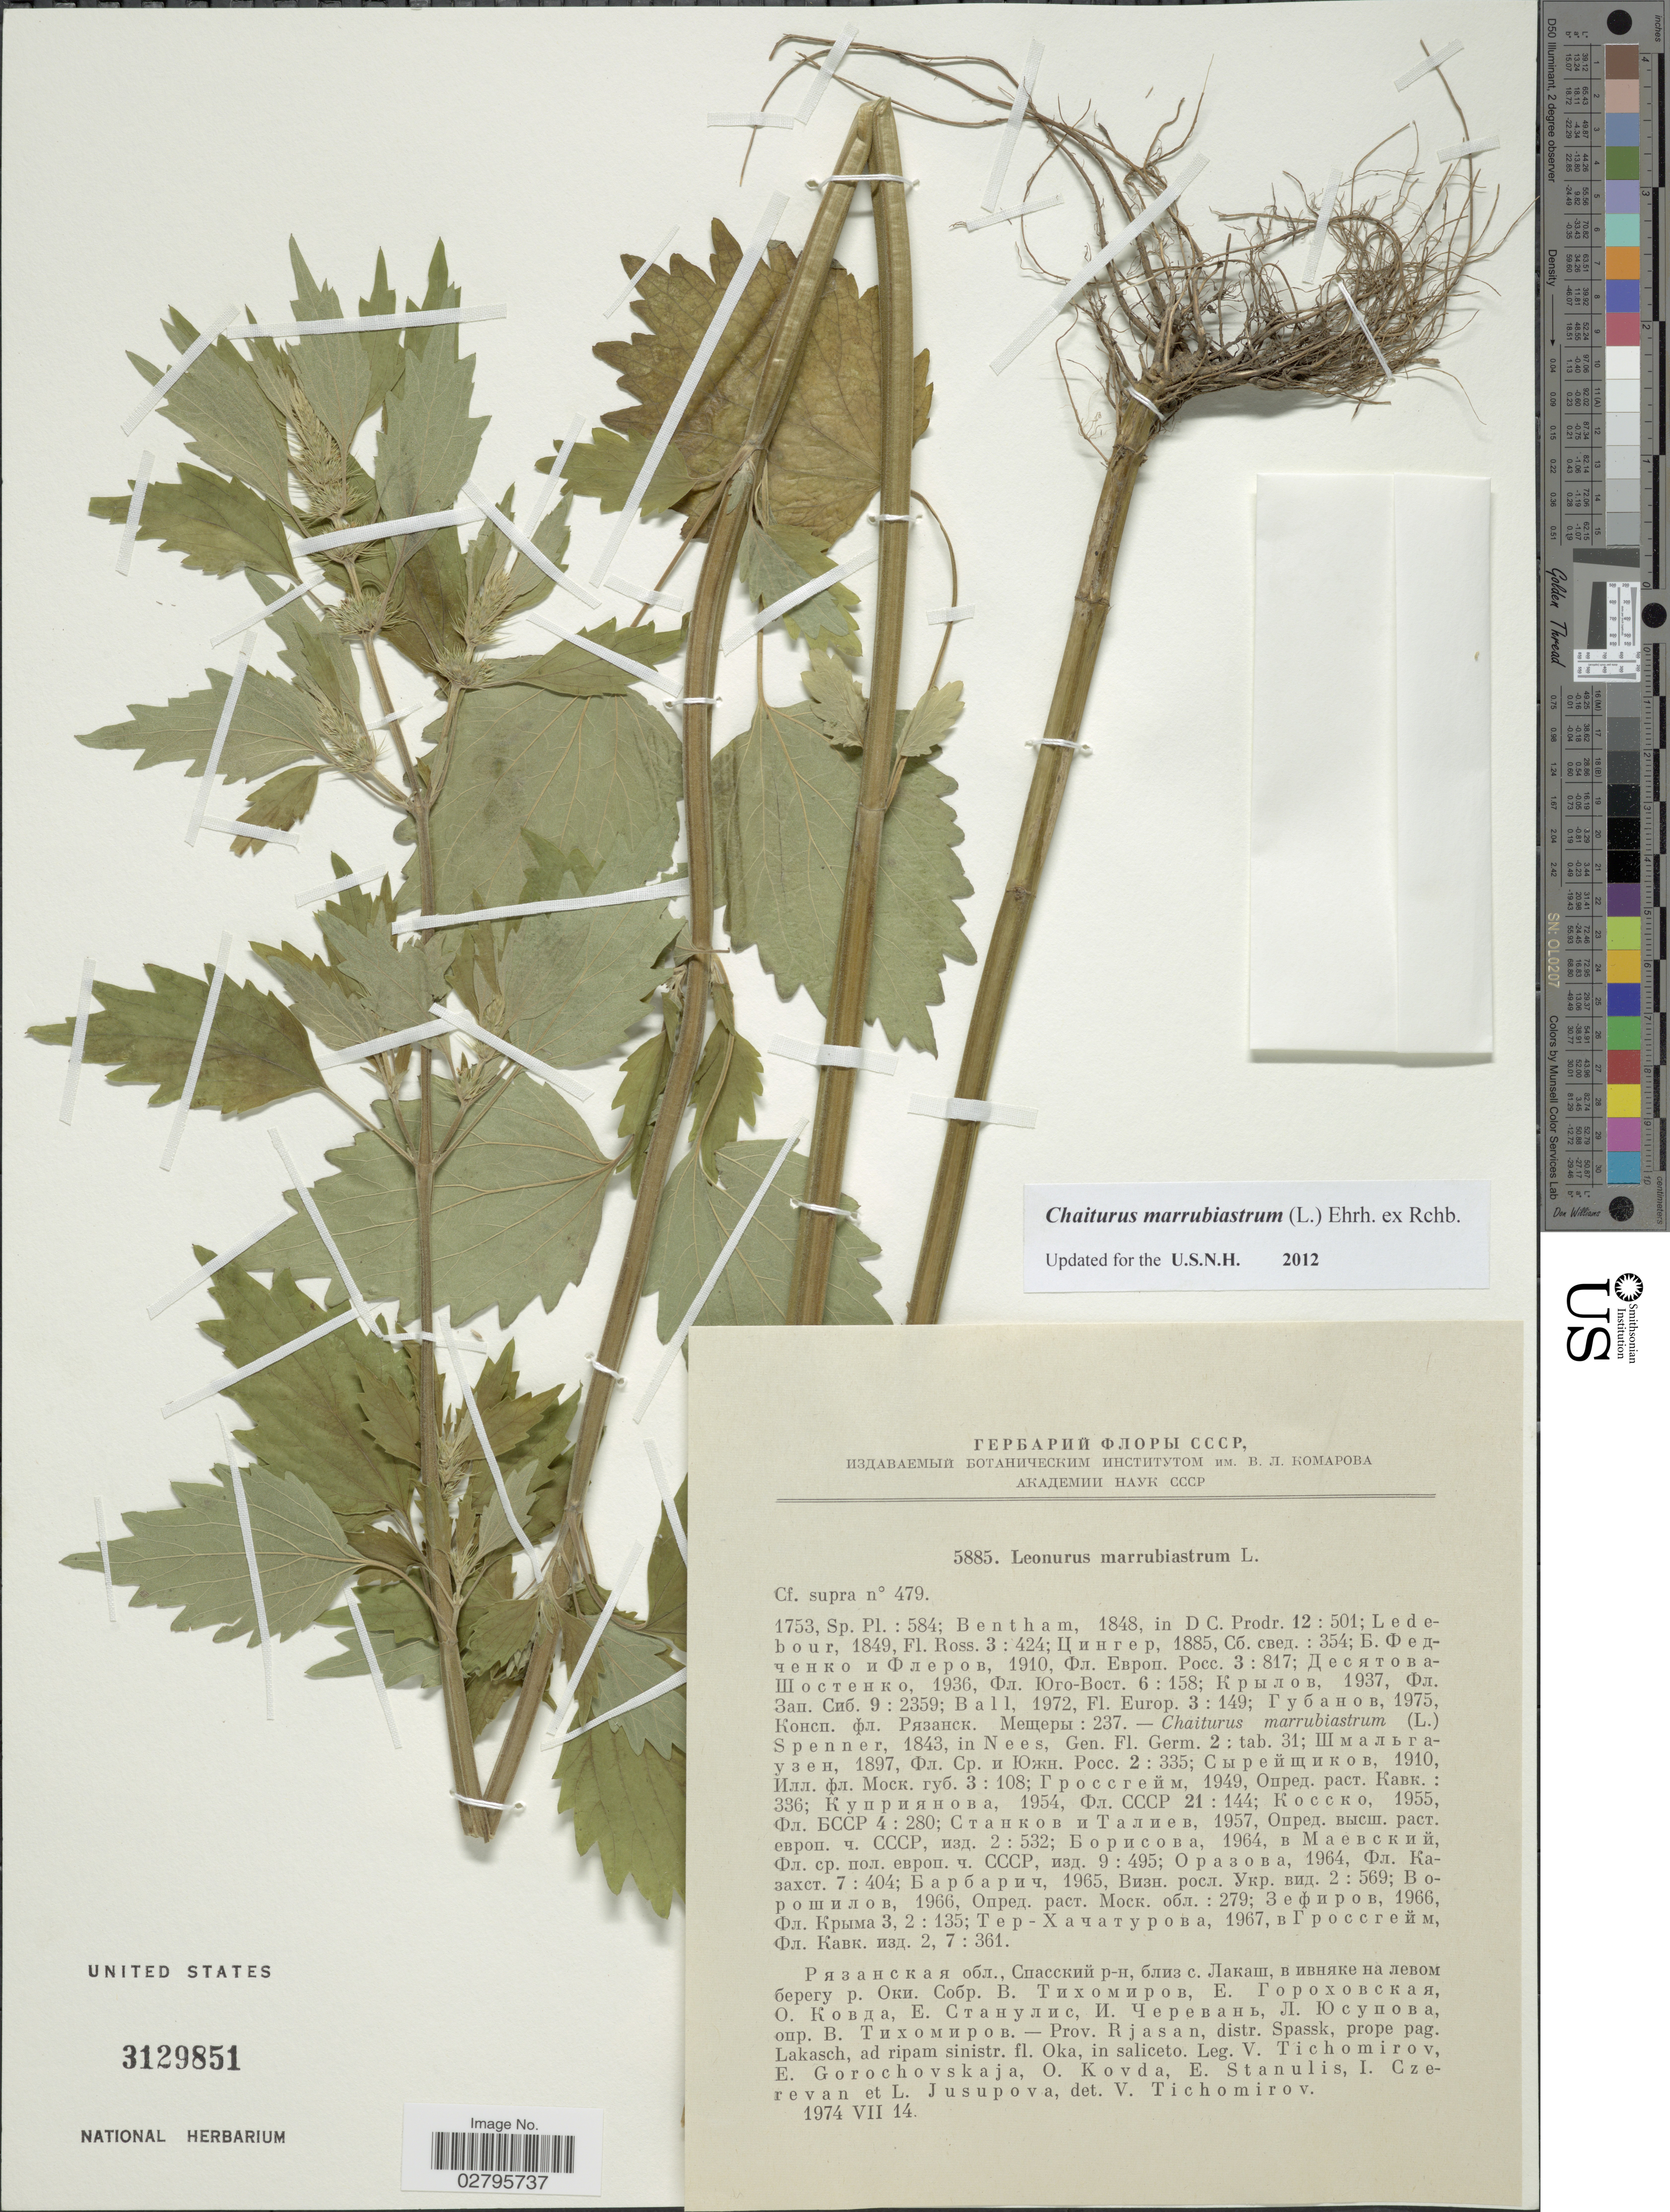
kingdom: Plantae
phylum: Tracheophyta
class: Magnoliopsida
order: Lamiales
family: Lamiaceae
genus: Chaiturus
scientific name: Chaiturus marrubiastrum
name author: (L.) Rchb.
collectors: V. Tichomirov, E. Gorochovskaja, O. Kovda, E. Stanulis & et al.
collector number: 5885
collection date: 1974-07-14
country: Russian Federation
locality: Prov. Rjasan, distr. Spassk, prope pag. Lakasch, ad ripam sinistr.fl.Oka, in saliceto.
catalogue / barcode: US 3129851